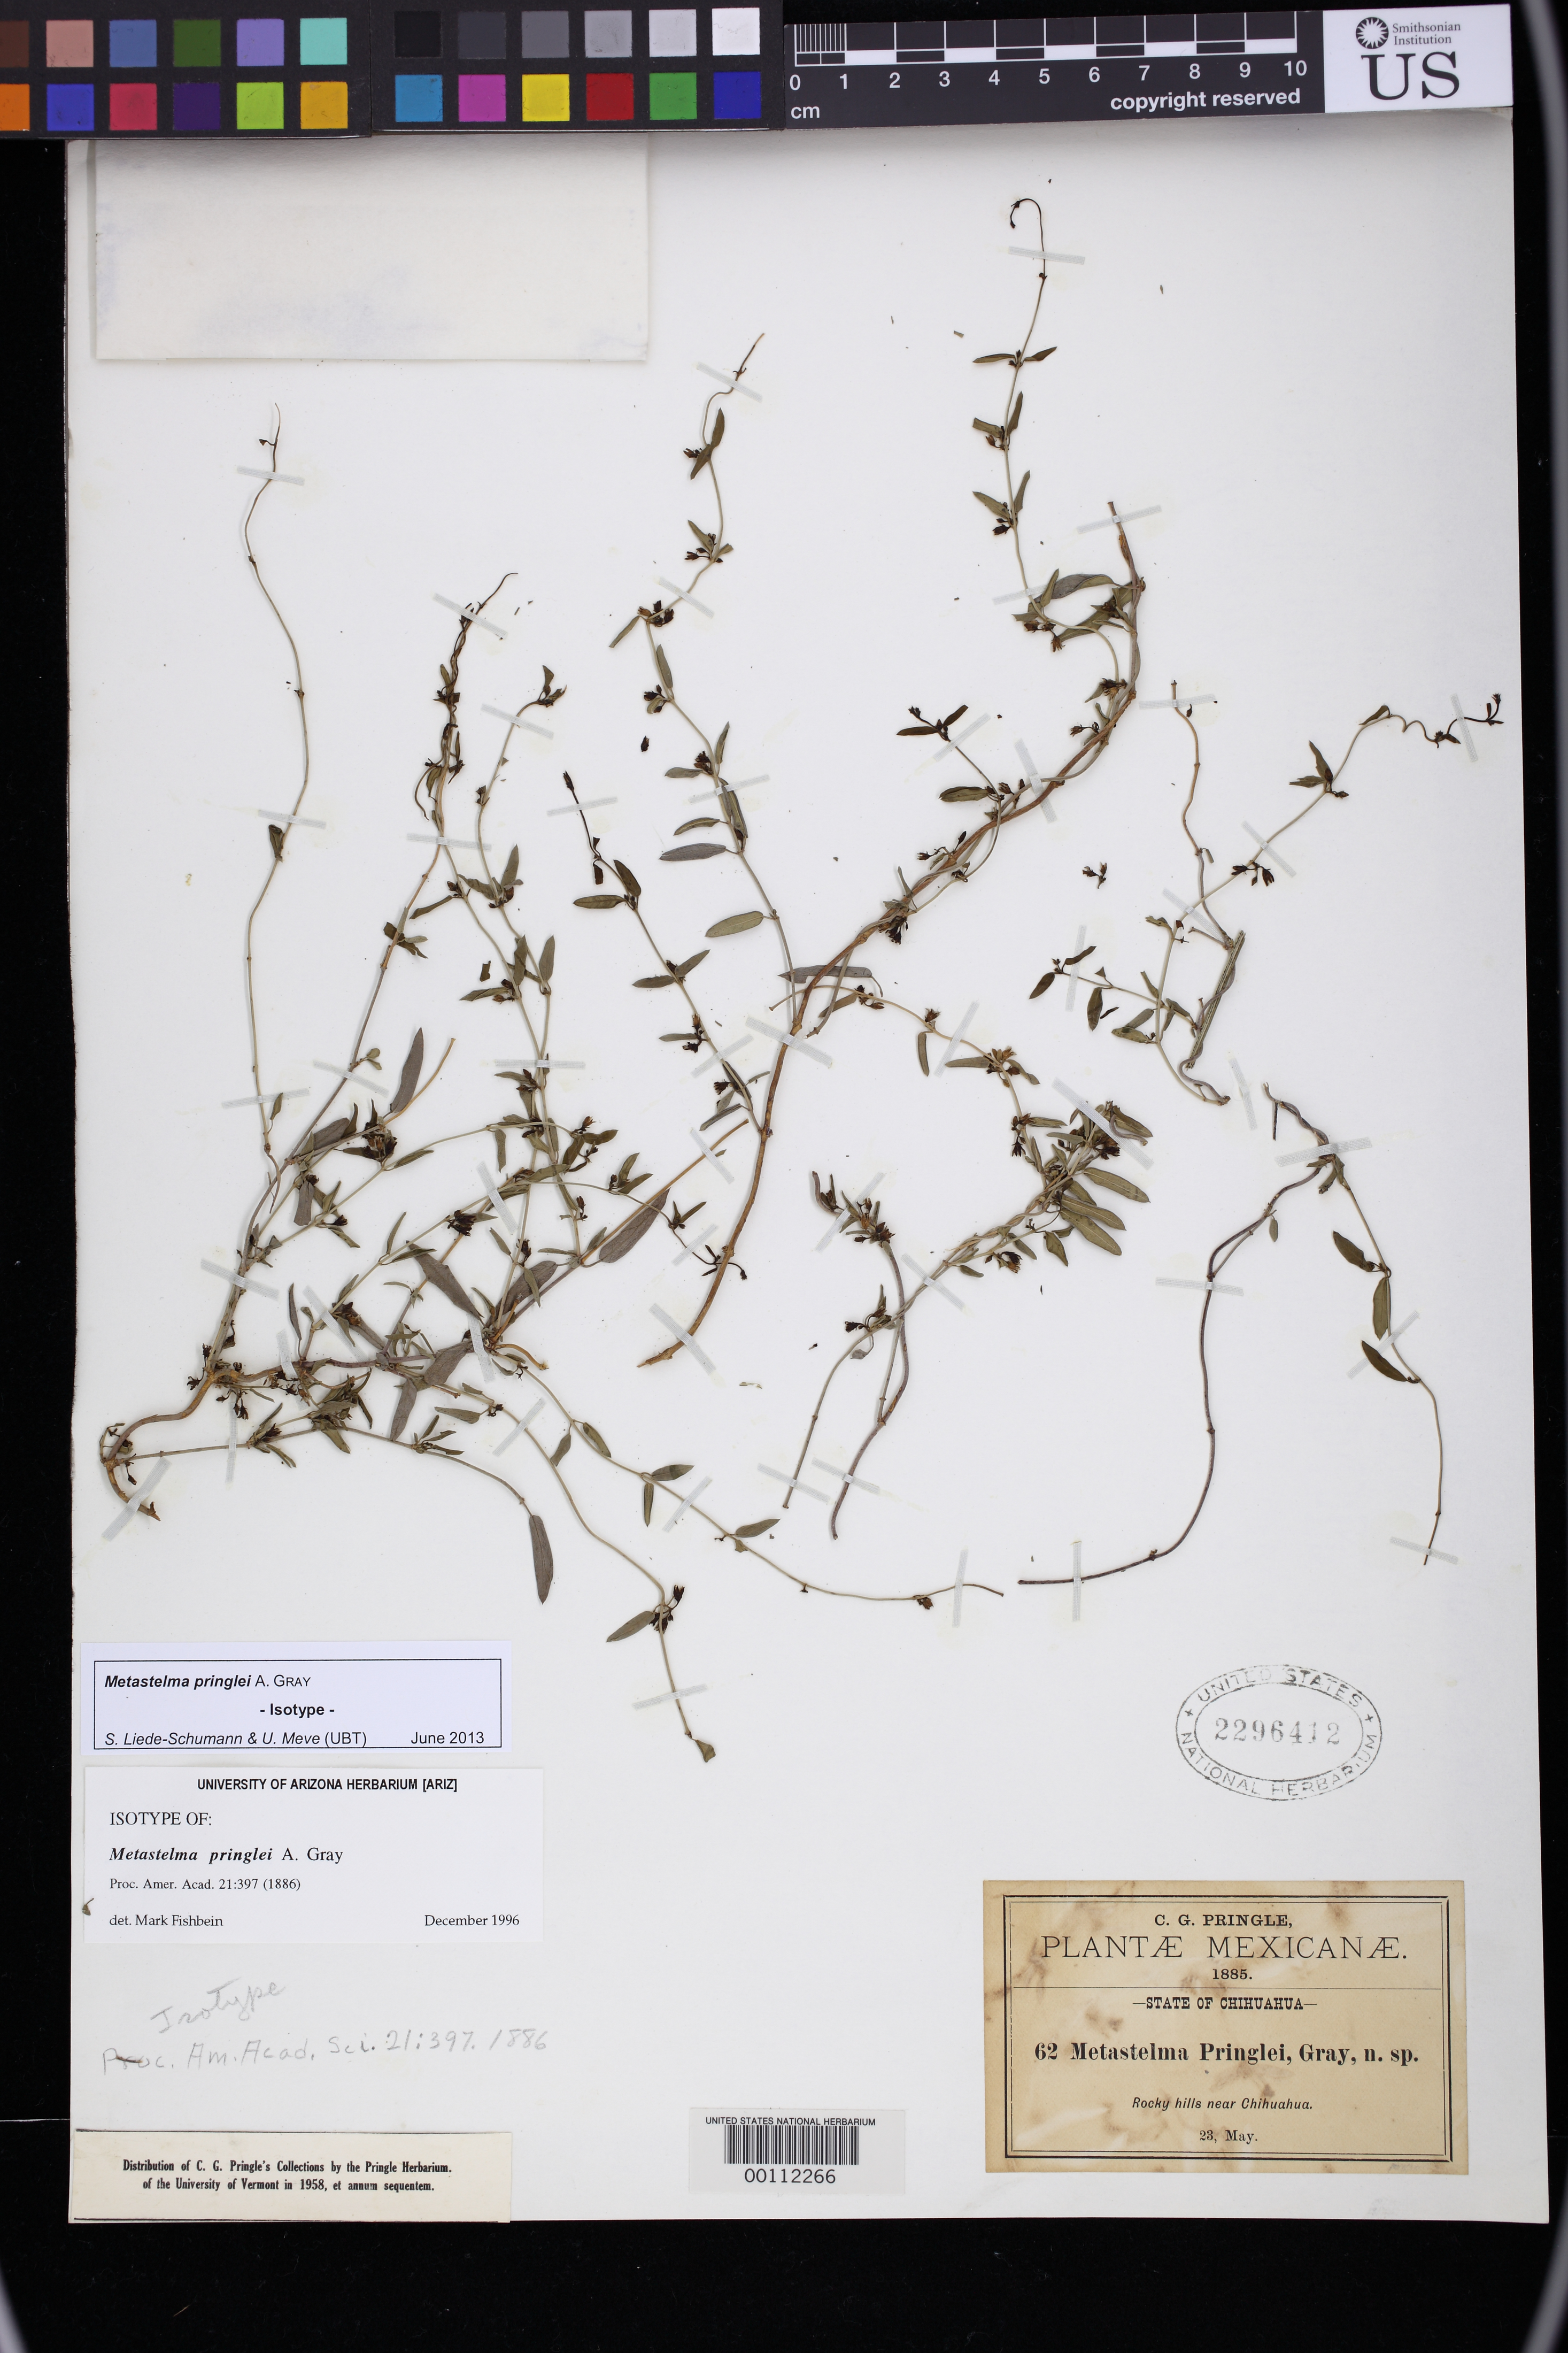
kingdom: Plantae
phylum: Tracheophyta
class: Magnoliopsida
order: Gentianales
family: Apocynaceae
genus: Metastelma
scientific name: Metastelma pringlei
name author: A. Gray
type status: Isotype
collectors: C. G. Pringle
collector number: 62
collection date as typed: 23 May 1885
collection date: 1885-05-23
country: Mexico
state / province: Chihuahua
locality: Near Chihuahua.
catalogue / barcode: US 2296412